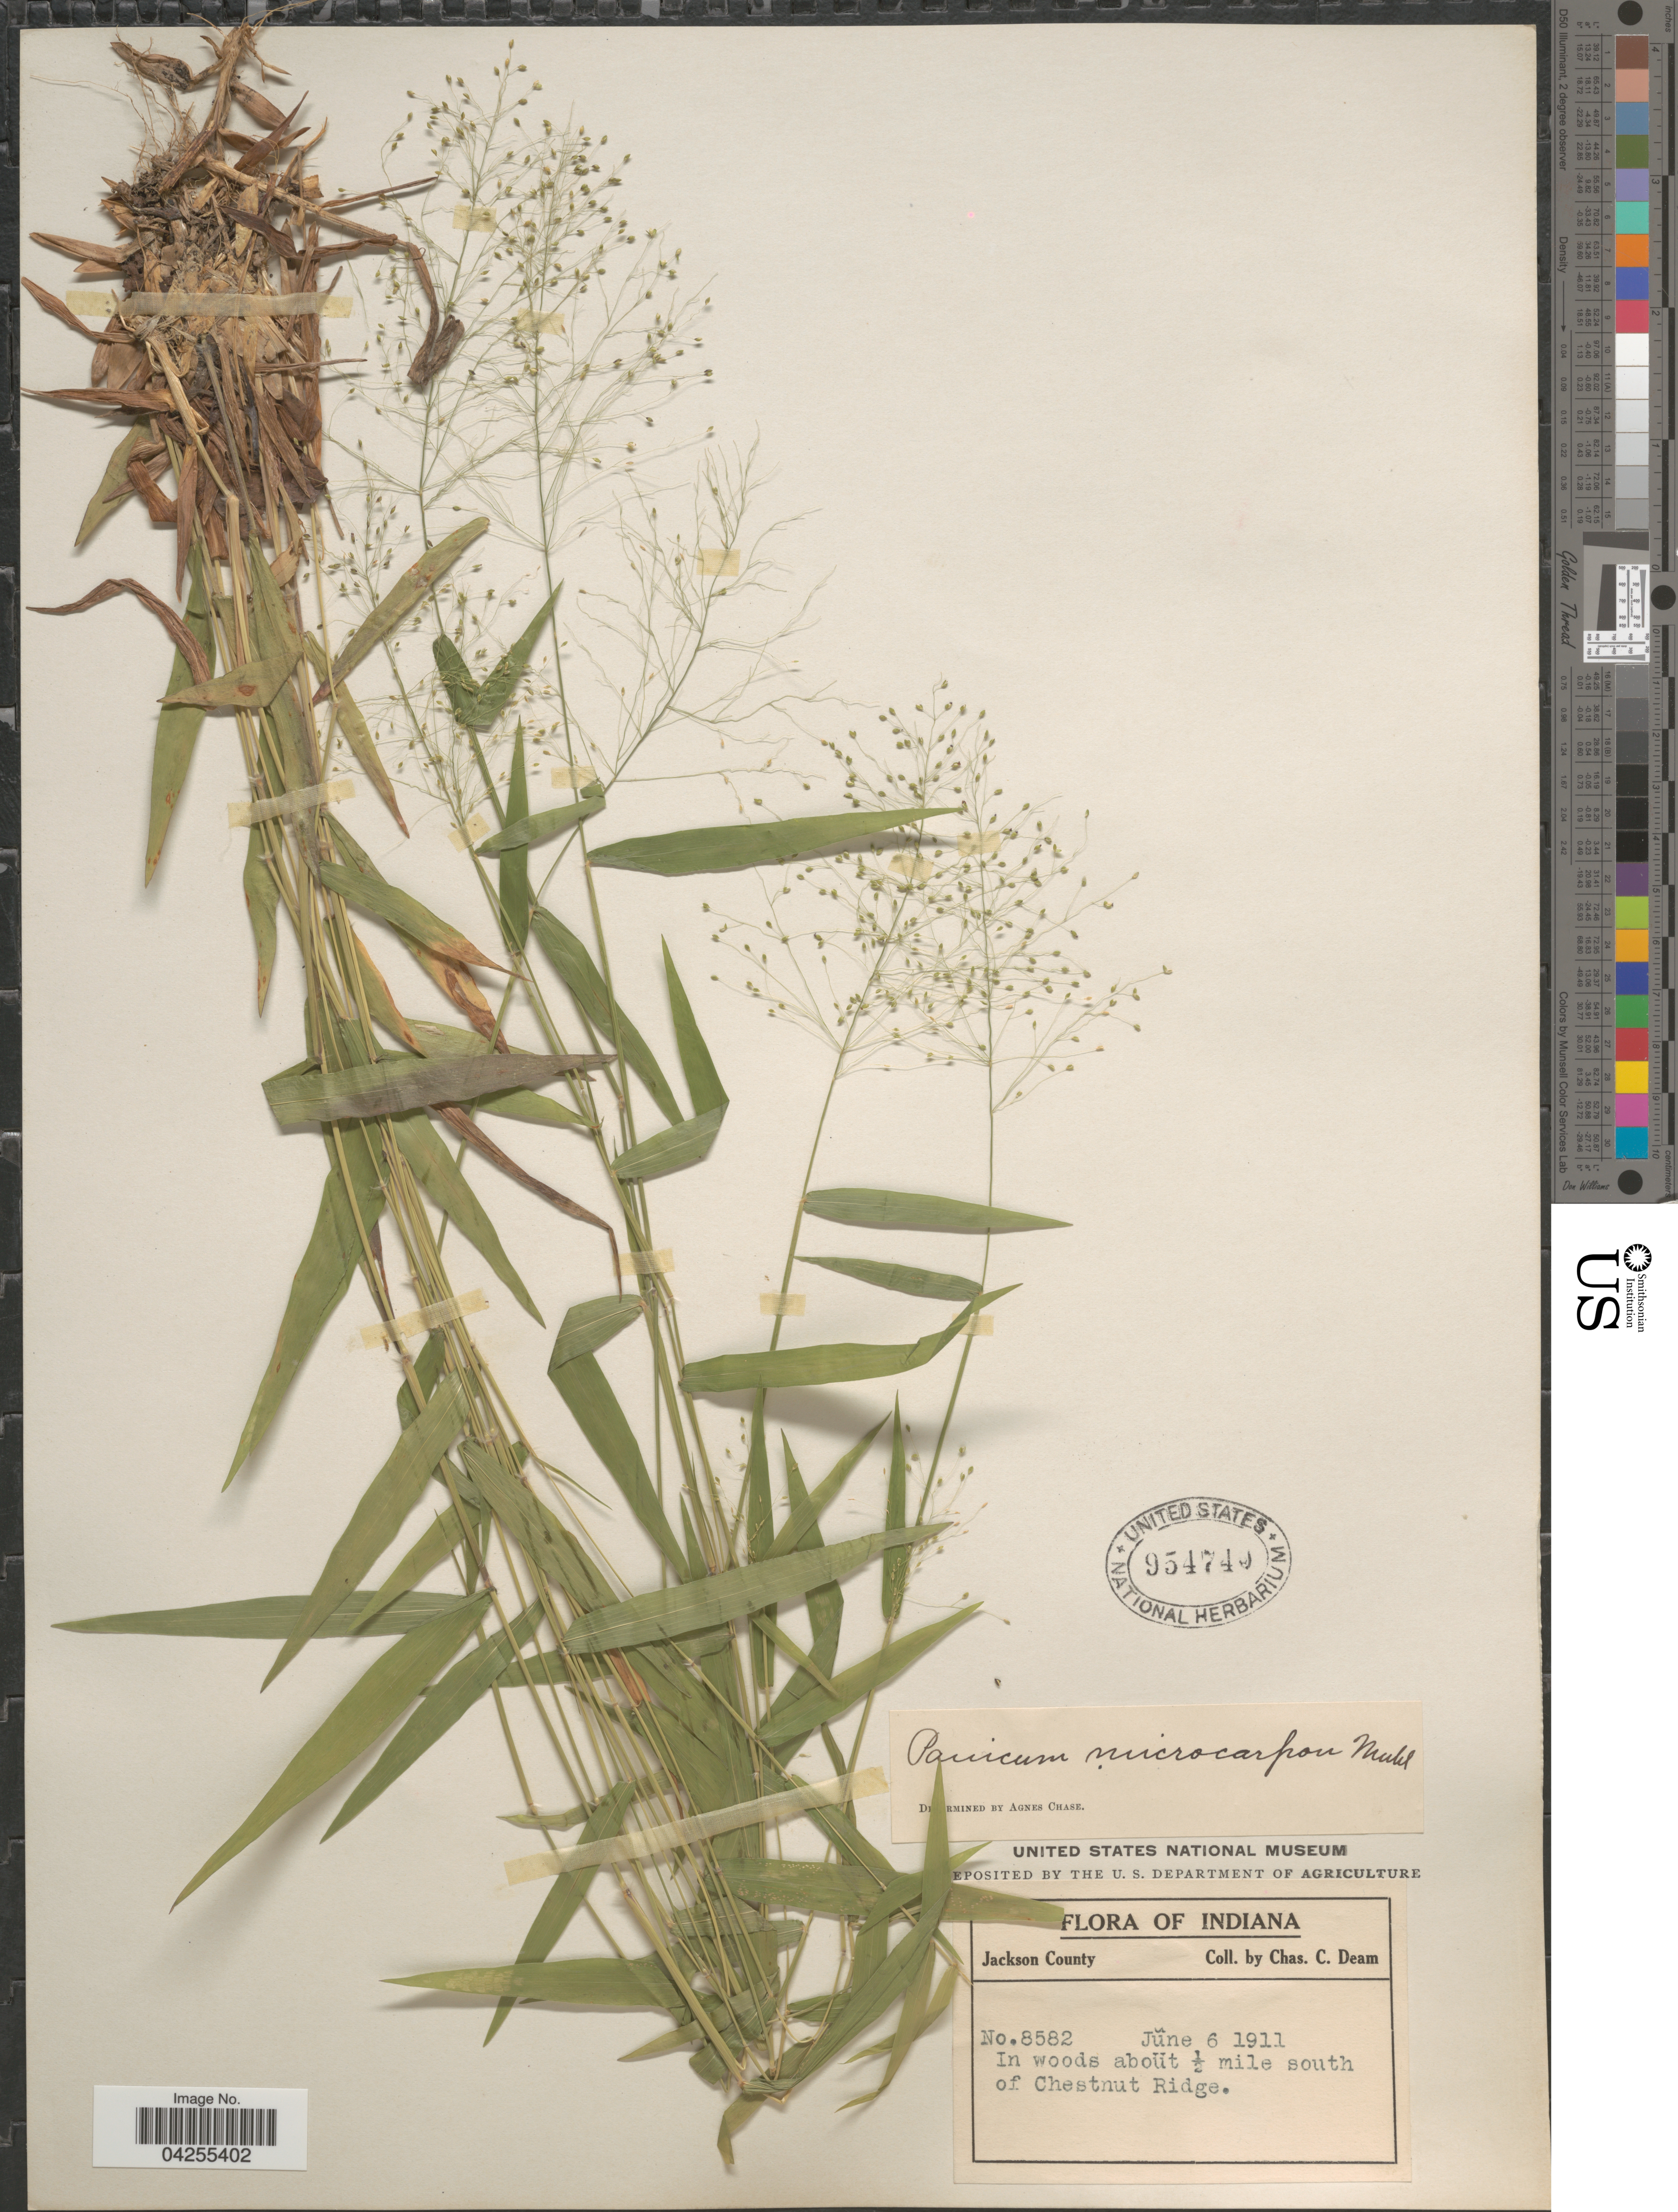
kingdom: Plantae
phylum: Tracheophyta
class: Liliopsida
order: Poales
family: Poaceae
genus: Dichanthelium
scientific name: Dichanthelium dichotomum var. dichotomum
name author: (L.) Gould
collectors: C. C. Deam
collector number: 8582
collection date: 1911-06-06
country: United States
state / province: Indiana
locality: Jackson County. In woods about 1/2 mile south of Chestnut Ridge.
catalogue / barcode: US 954740